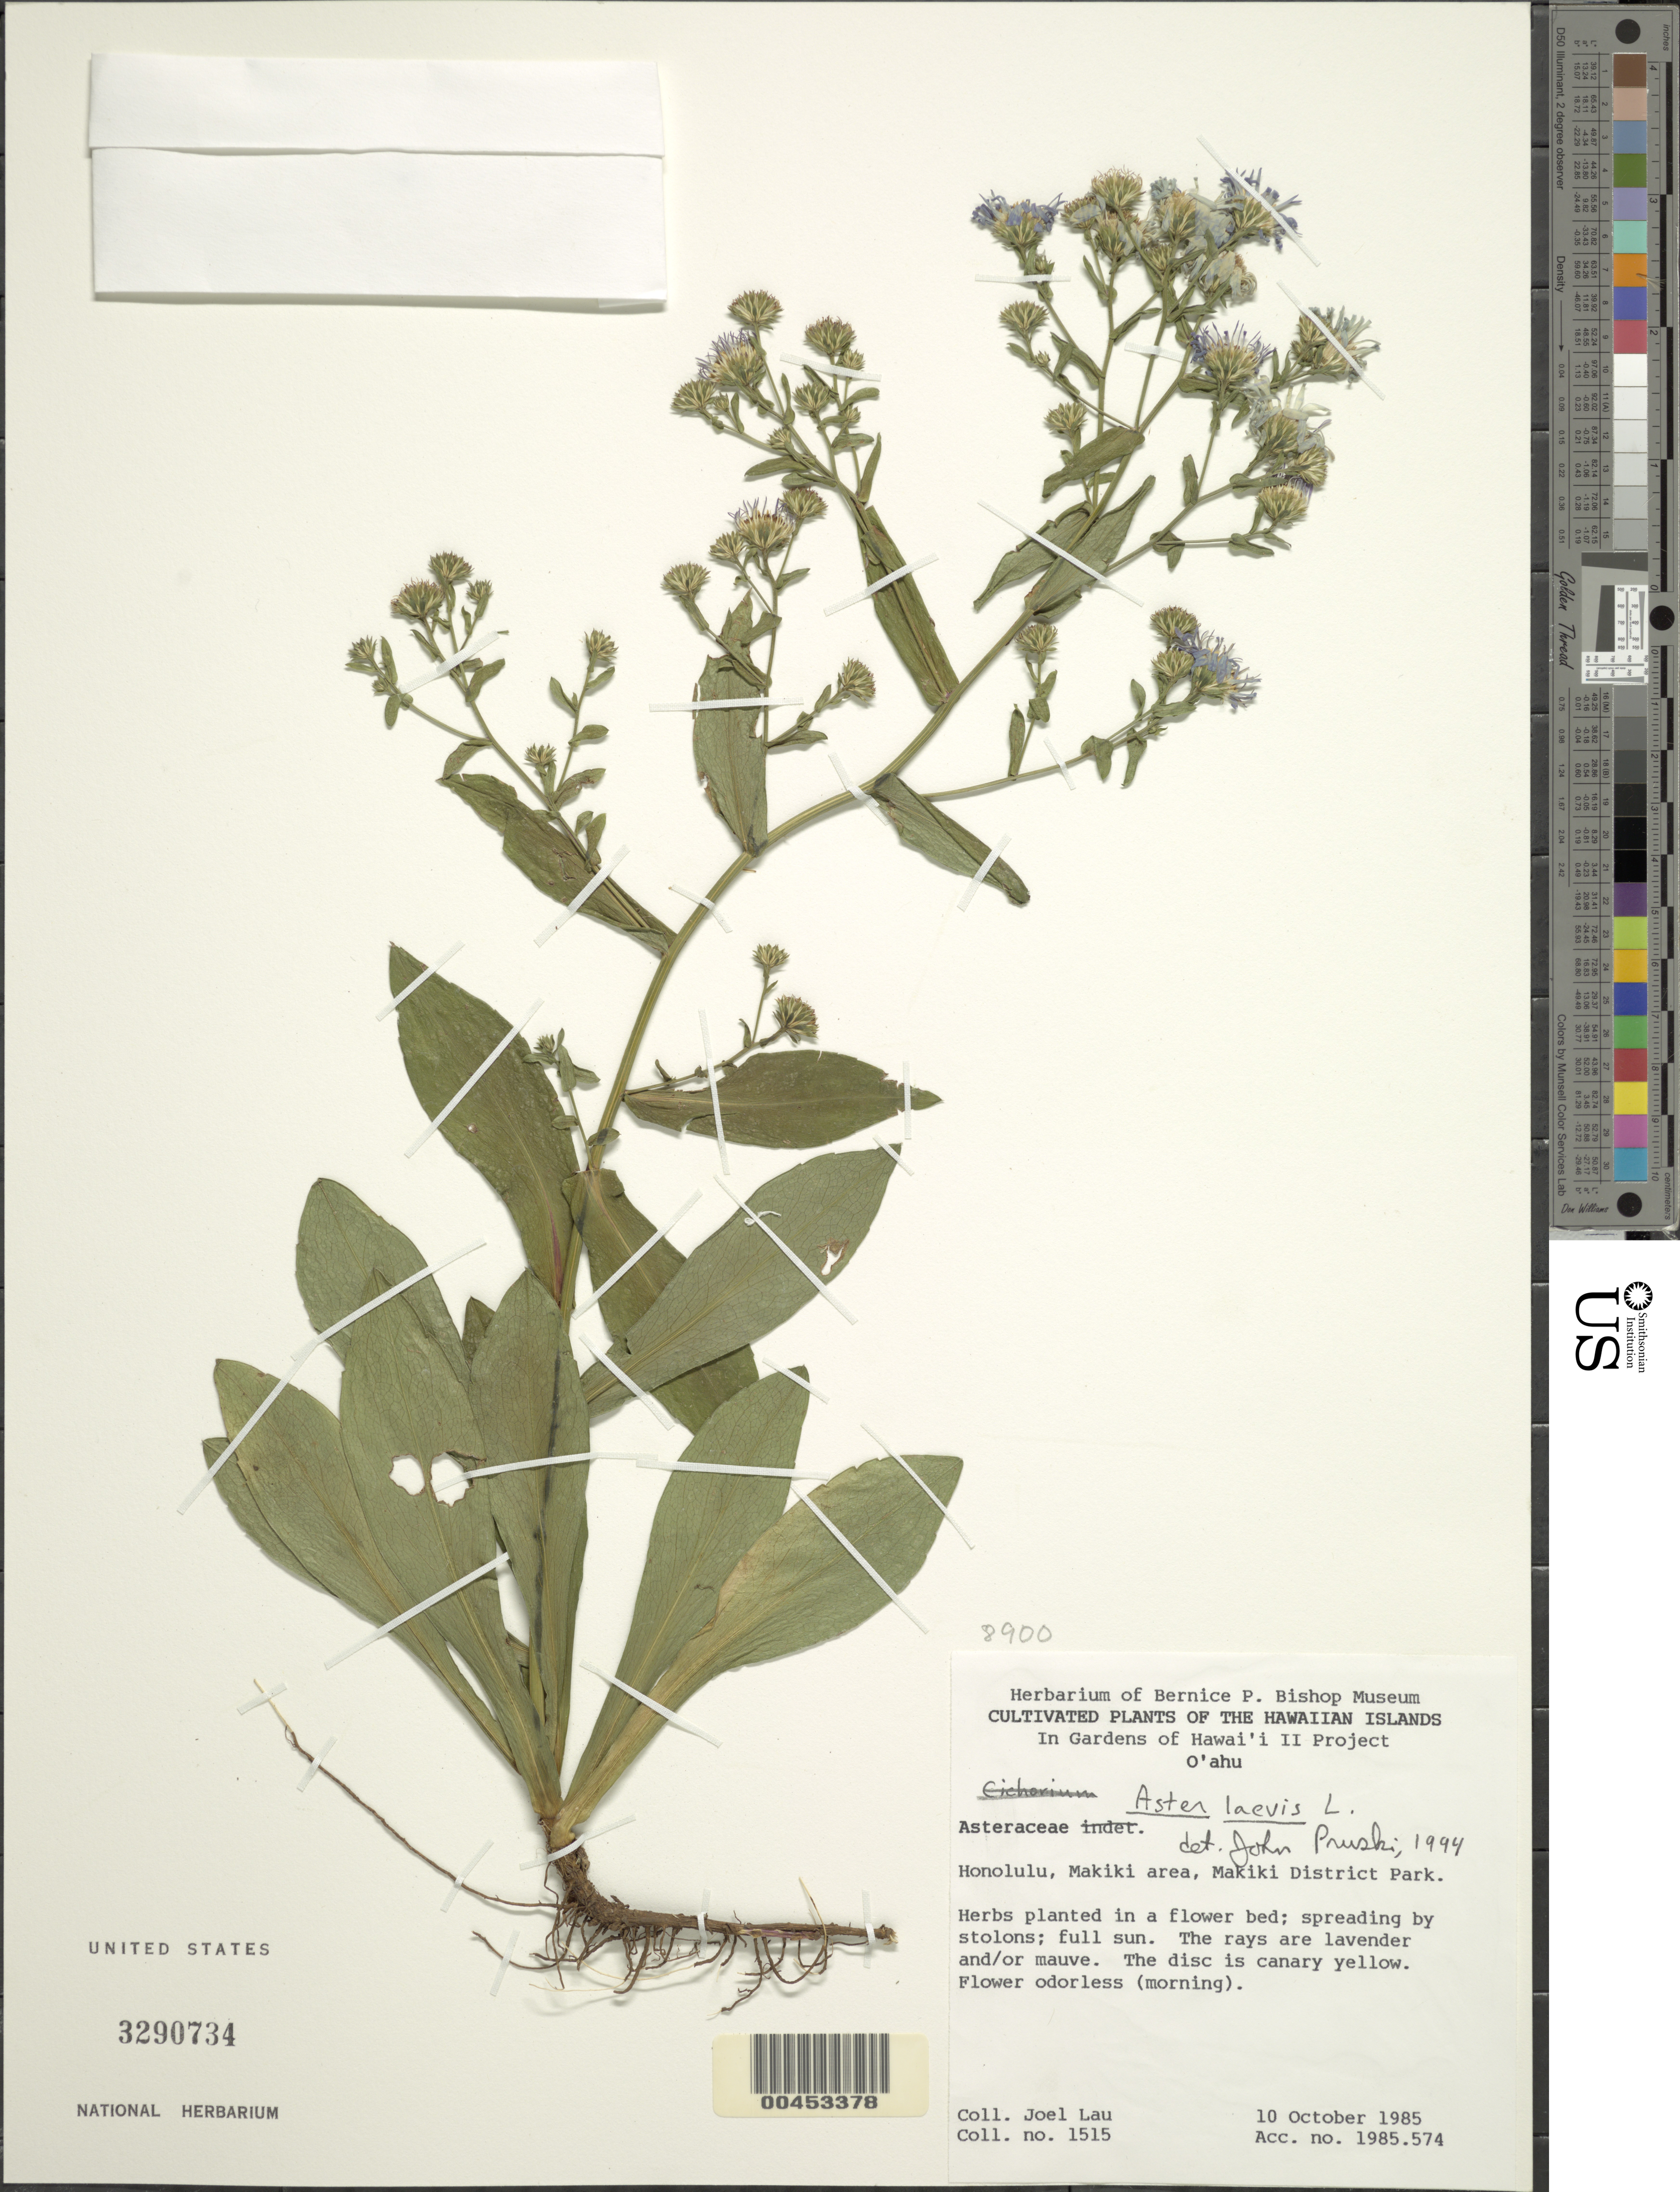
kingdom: Plantae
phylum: Tracheophyta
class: Magnoliopsida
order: Asterales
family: Asteraceae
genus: Symphyotrichum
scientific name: Symphyotrichum laeve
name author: (L.) Á. Löve & D. Löve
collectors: J. Lau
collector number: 1515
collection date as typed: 10 Oct 1985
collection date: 1985-10-10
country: United States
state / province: Hawaii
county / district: Honolulu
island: Oahu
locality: Honolulu, Makiki area, Makiki Dist park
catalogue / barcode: US 3290734